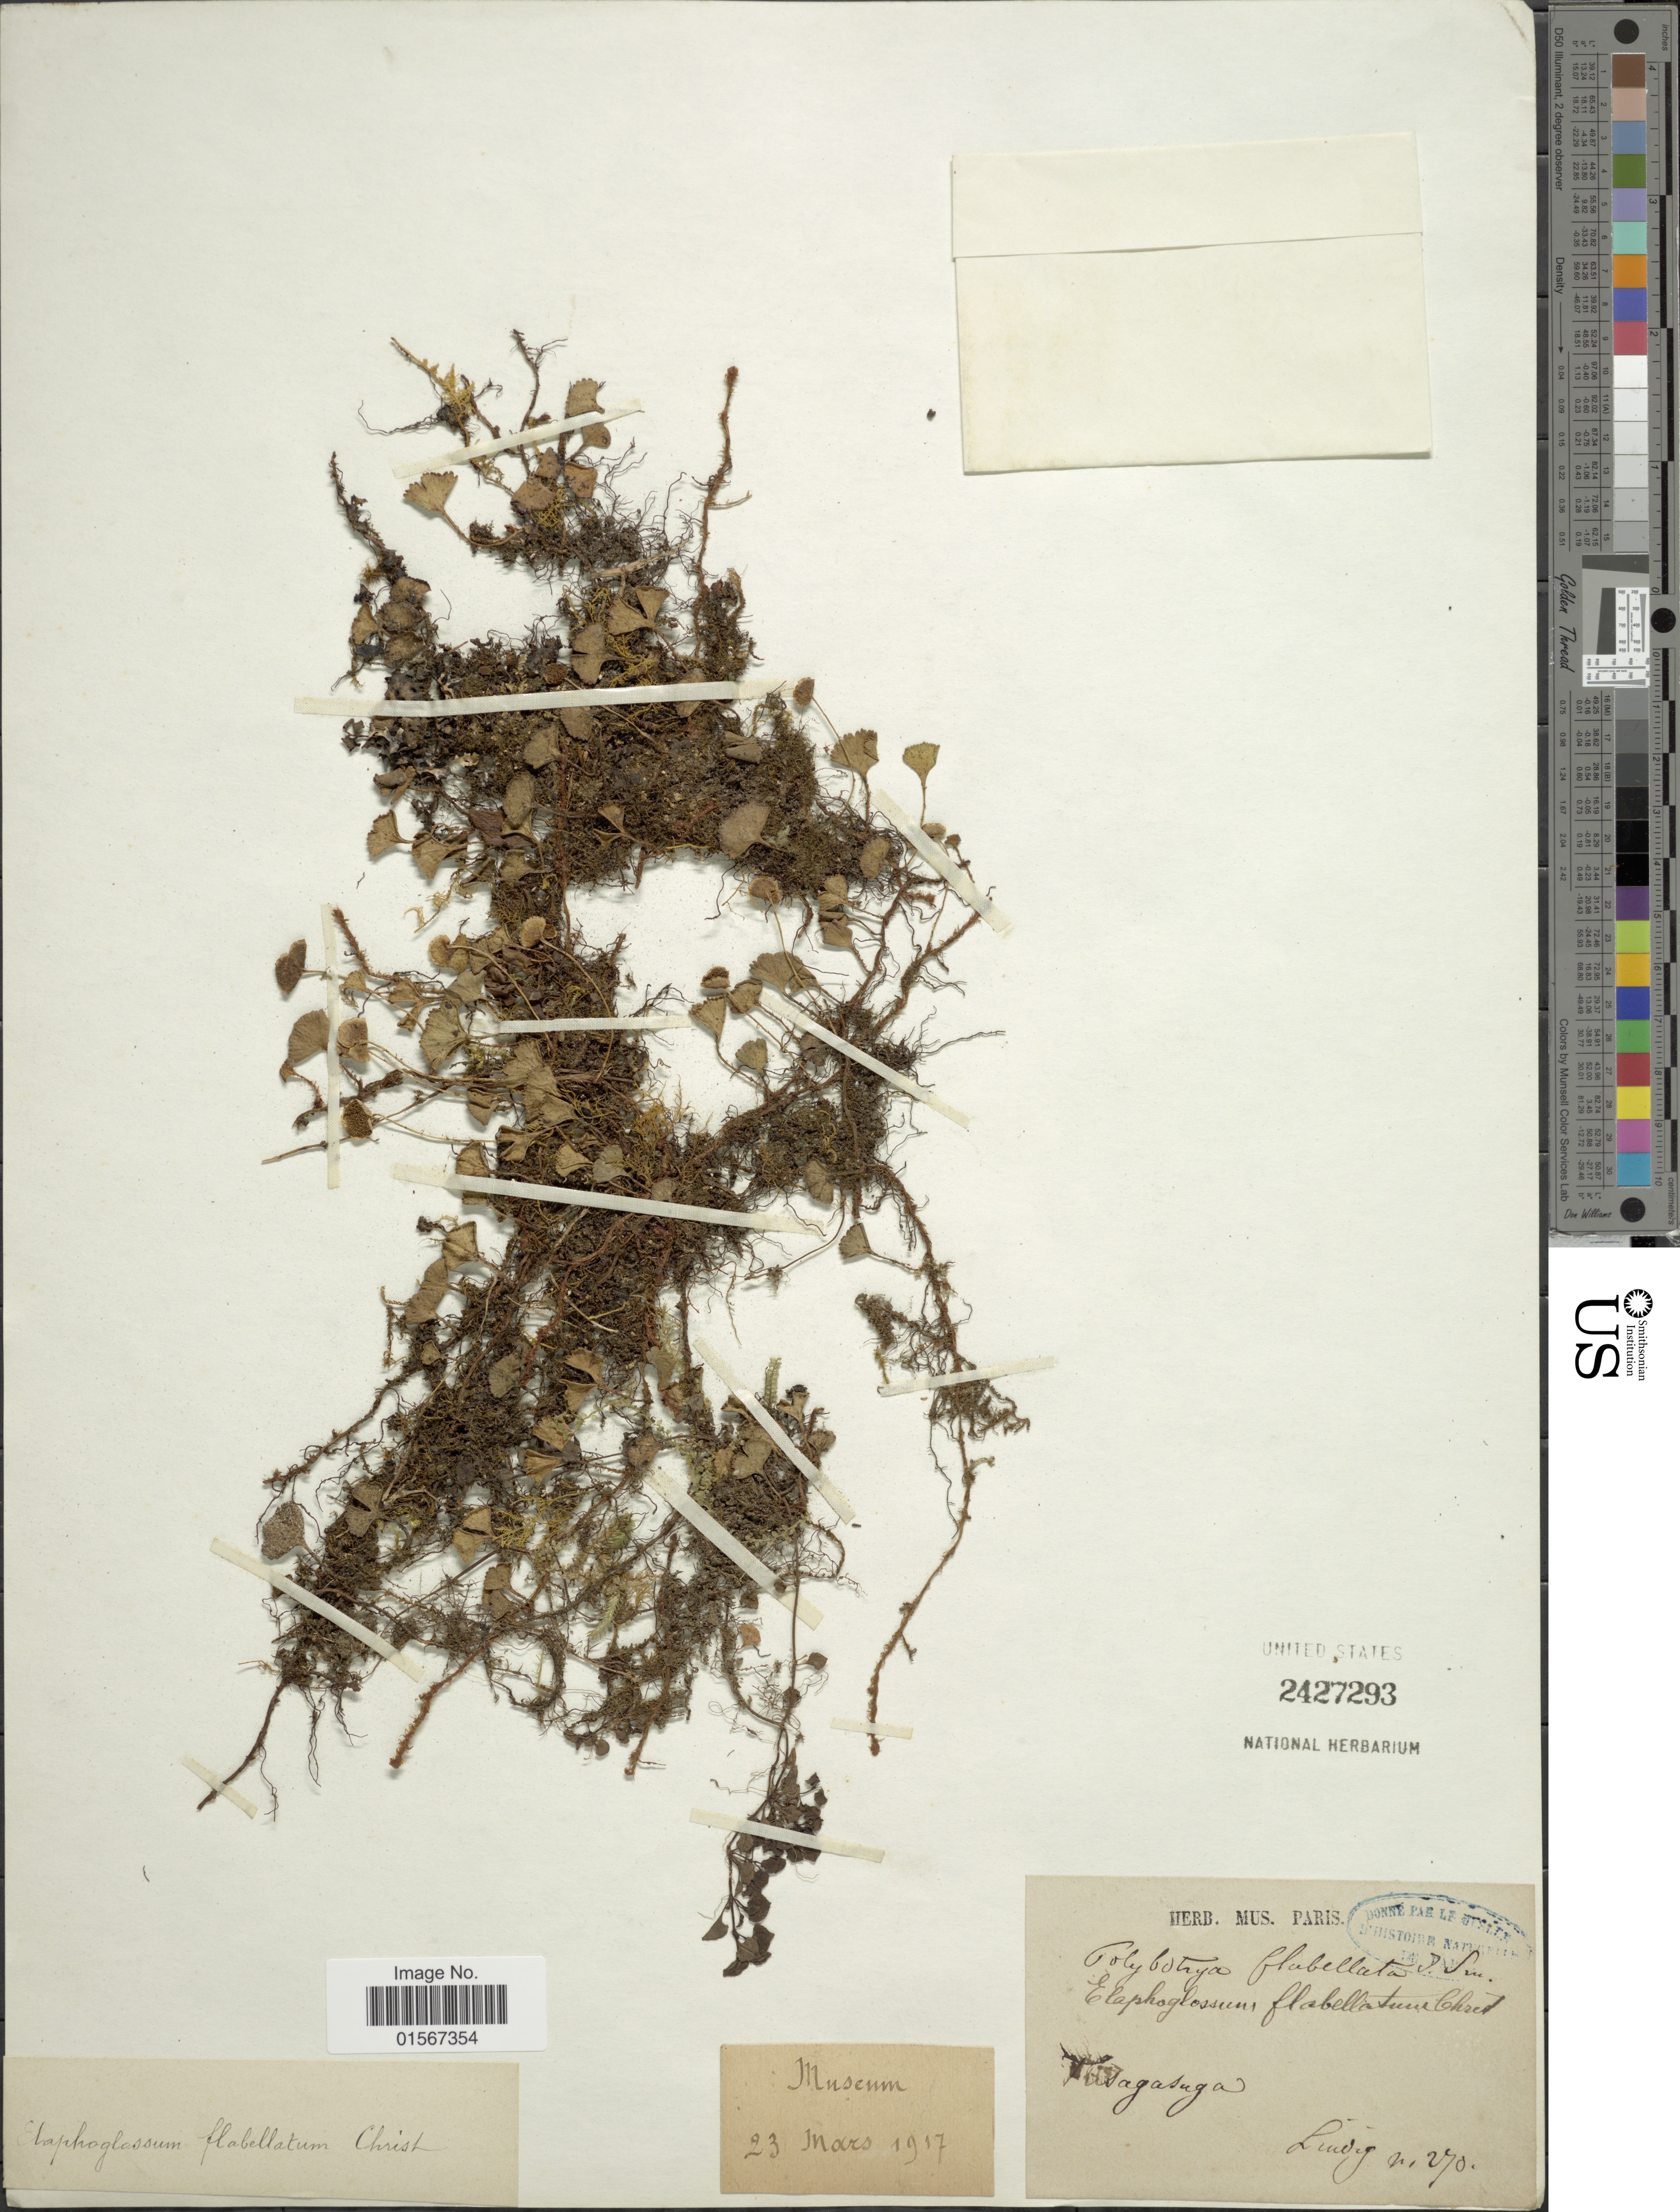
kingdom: Plantae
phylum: Tracheophyta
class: Polypodiopsida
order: Polypodiales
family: Dryopteridaceae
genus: Elaphoglossum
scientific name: Elaphoglossum peltatum f. flabellatum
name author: (Humb. & Bonpl. ex Willd.) Mickel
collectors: Ludwig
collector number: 270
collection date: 1917-03-23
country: Colombia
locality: Fusagasuga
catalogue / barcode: US 2427293